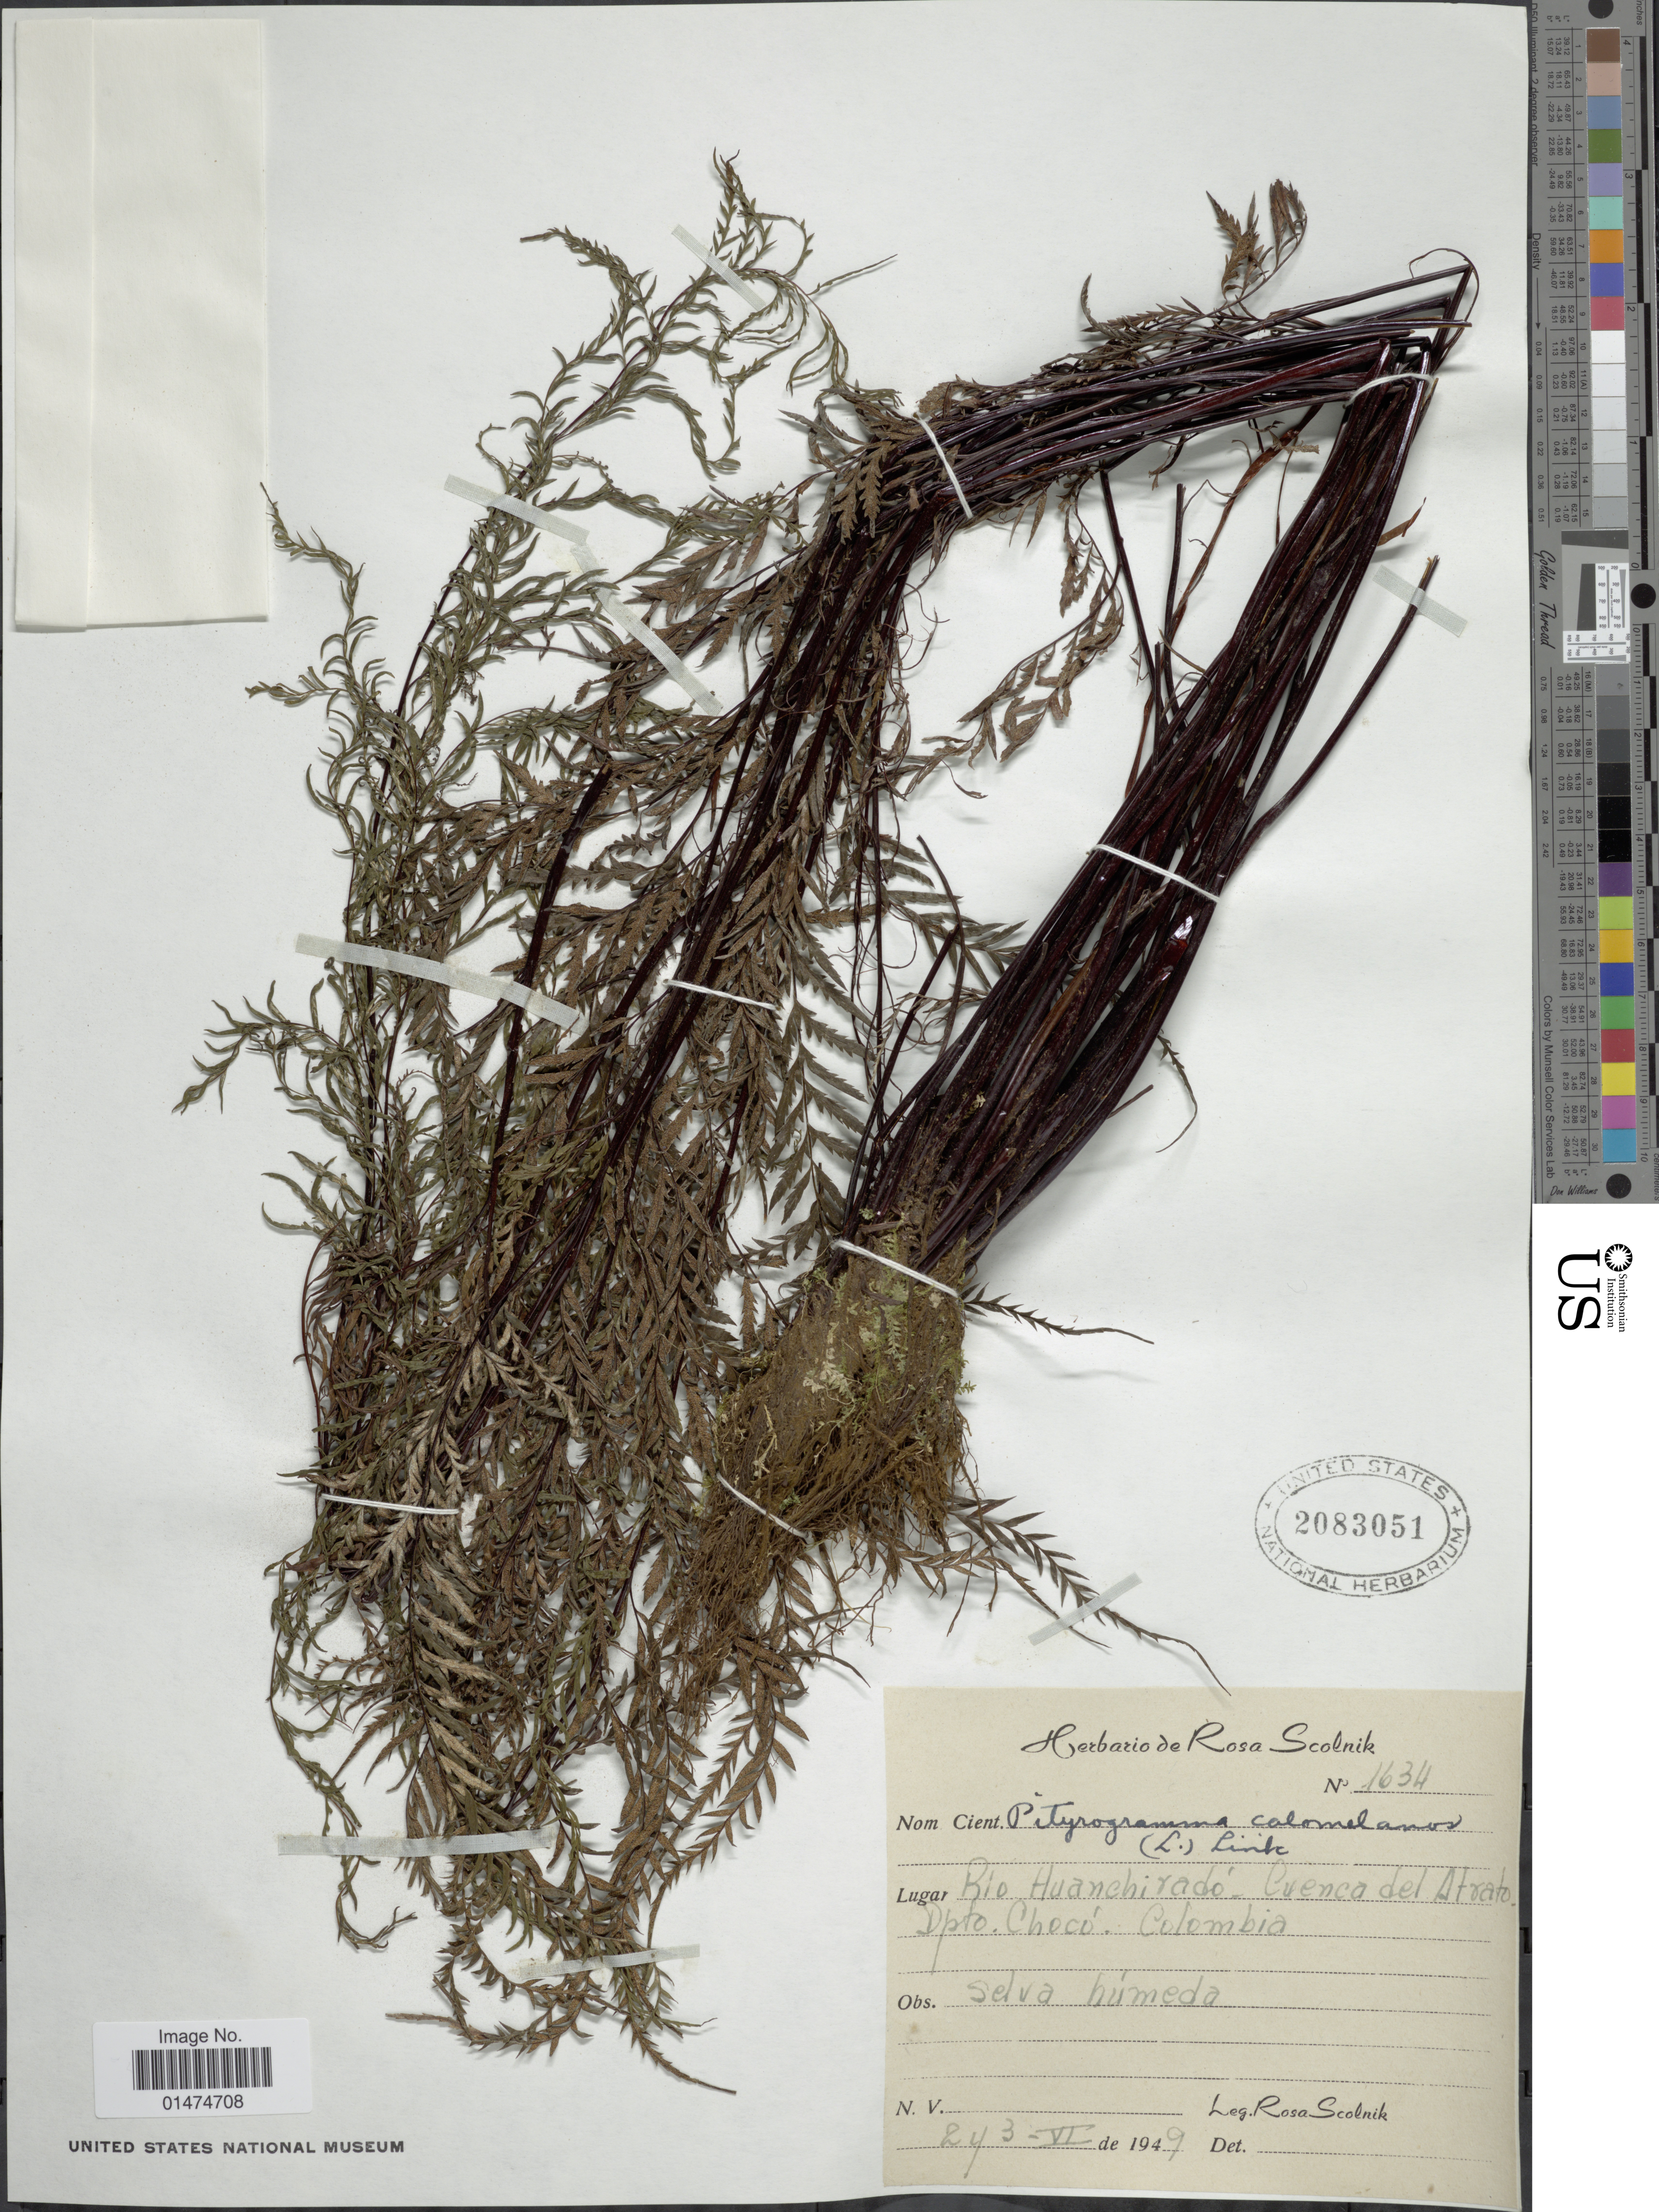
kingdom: Plantae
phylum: Tracheophyta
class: Polypodiopsida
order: Polypodiales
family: Pteridaceae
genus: Pityrogramma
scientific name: Pityrogramma calomelanos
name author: (L.) Link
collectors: R. Scolnik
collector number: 1634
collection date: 1949-06-24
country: Colombia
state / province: Chocó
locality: Rio Huanchirado: Cuenca del Alrato. Dpto, Choco.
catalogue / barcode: US 2083051